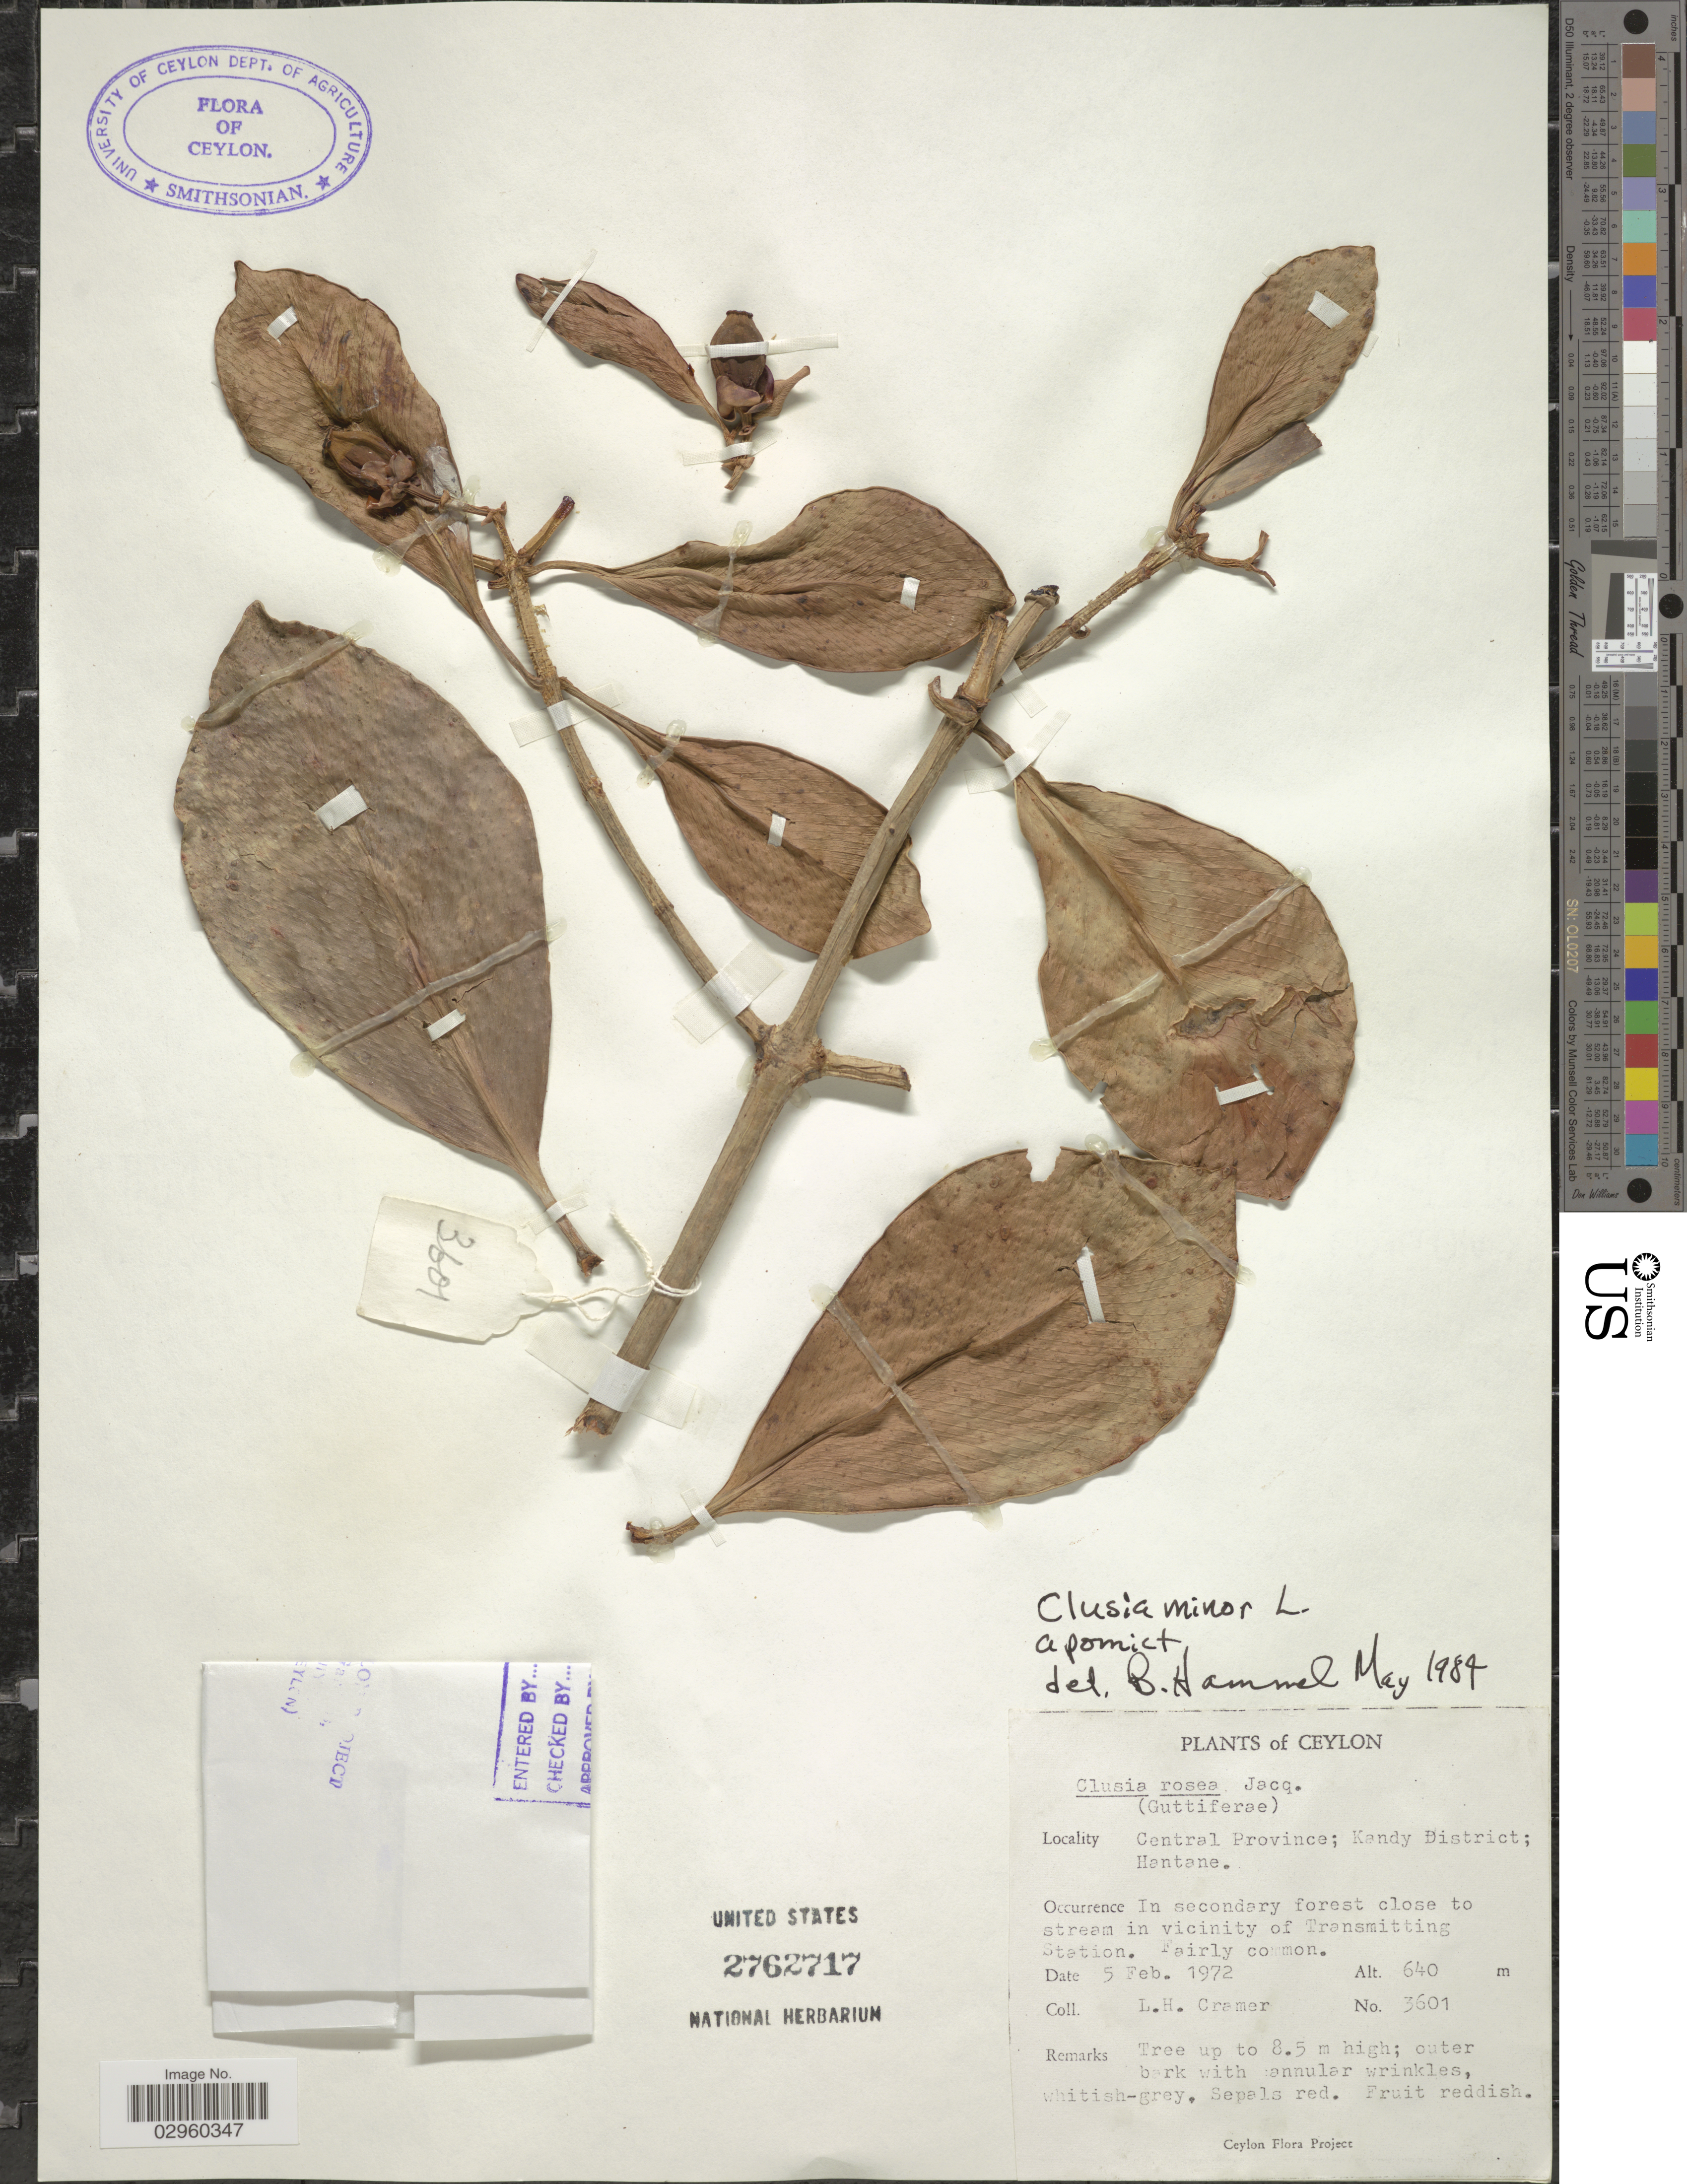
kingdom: Plantae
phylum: Tracheophyta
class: Magnoliopsida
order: Malpighiales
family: Clusiaceae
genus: Clusia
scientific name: Clusia minor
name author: L.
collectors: L. H. Cramer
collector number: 3601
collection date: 1972-02-05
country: Sri Lanka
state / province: Central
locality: Ceylon, Central Province; Kandy District; Hantane. In secondary forest close to stream in vicinity of Transmitting Station.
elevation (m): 640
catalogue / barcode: US 2762717